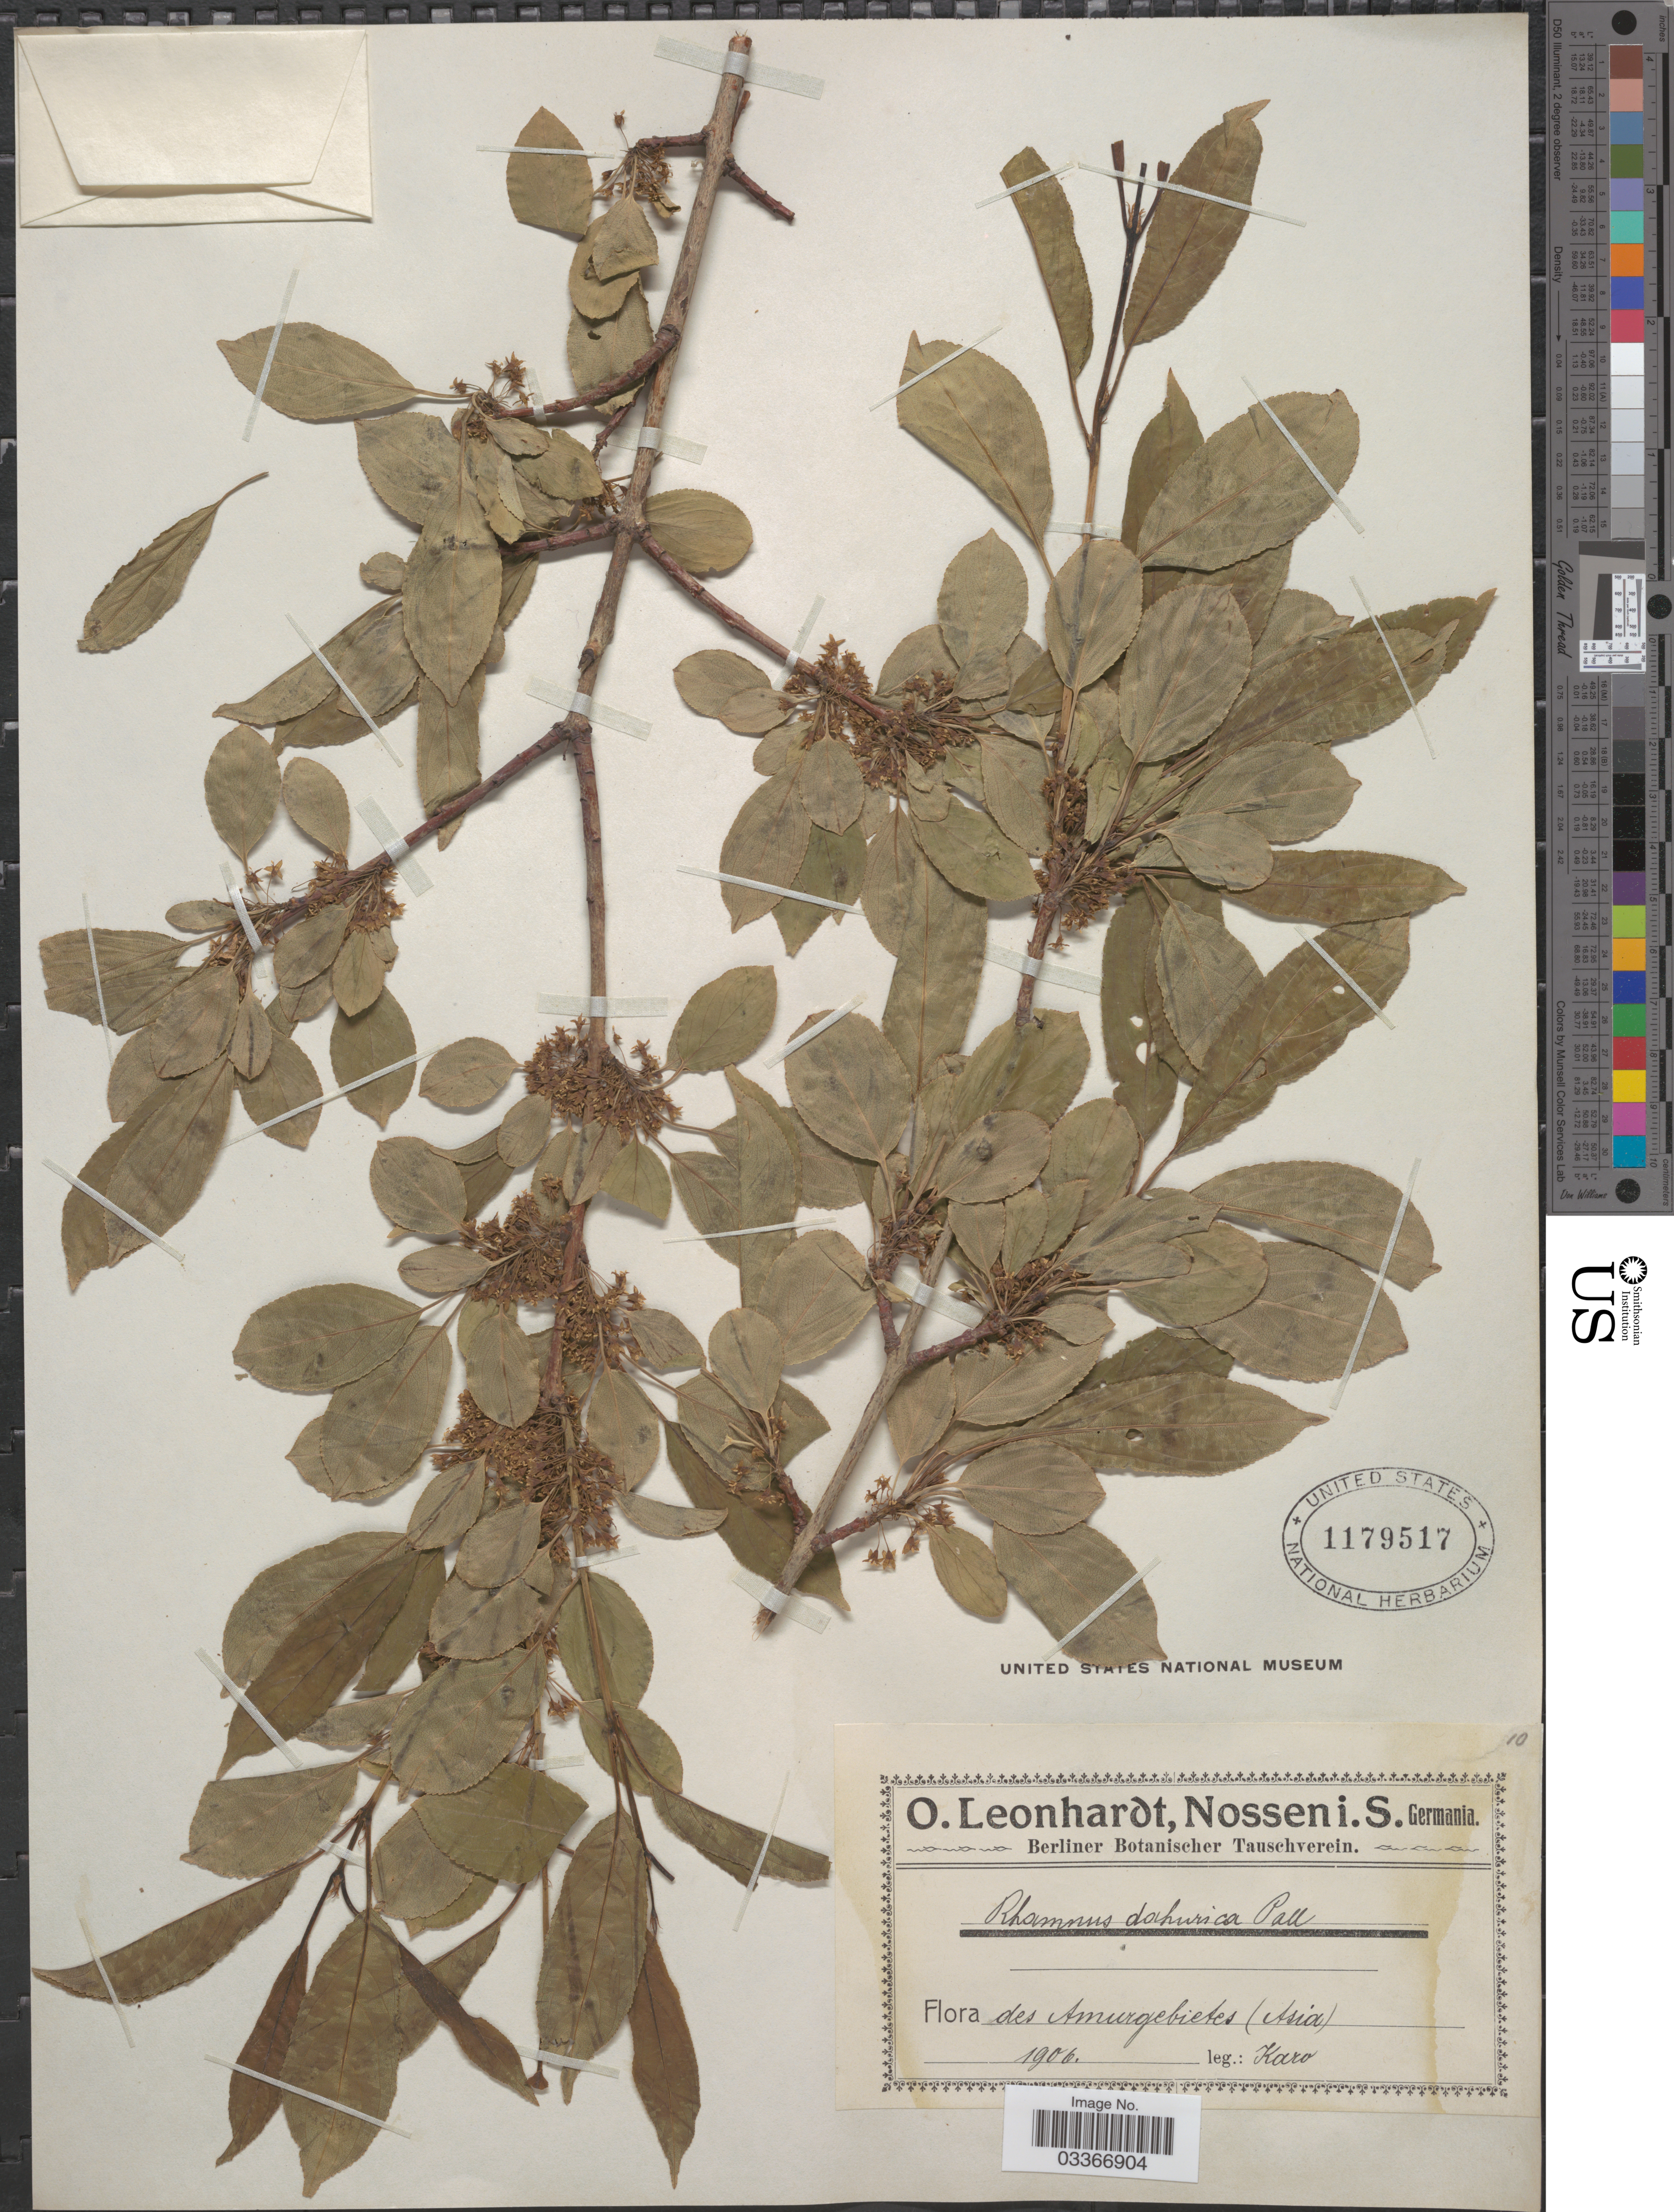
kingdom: Plantae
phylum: Tracheophyta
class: Magnoliopsida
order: Rosales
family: Rhamnaceae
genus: Rhamnus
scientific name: Rhamnus davurica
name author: Pall.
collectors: Karo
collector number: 10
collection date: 1906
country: Russian Federation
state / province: Amur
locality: Amurgebietes (Asia).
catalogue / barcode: US 1179517